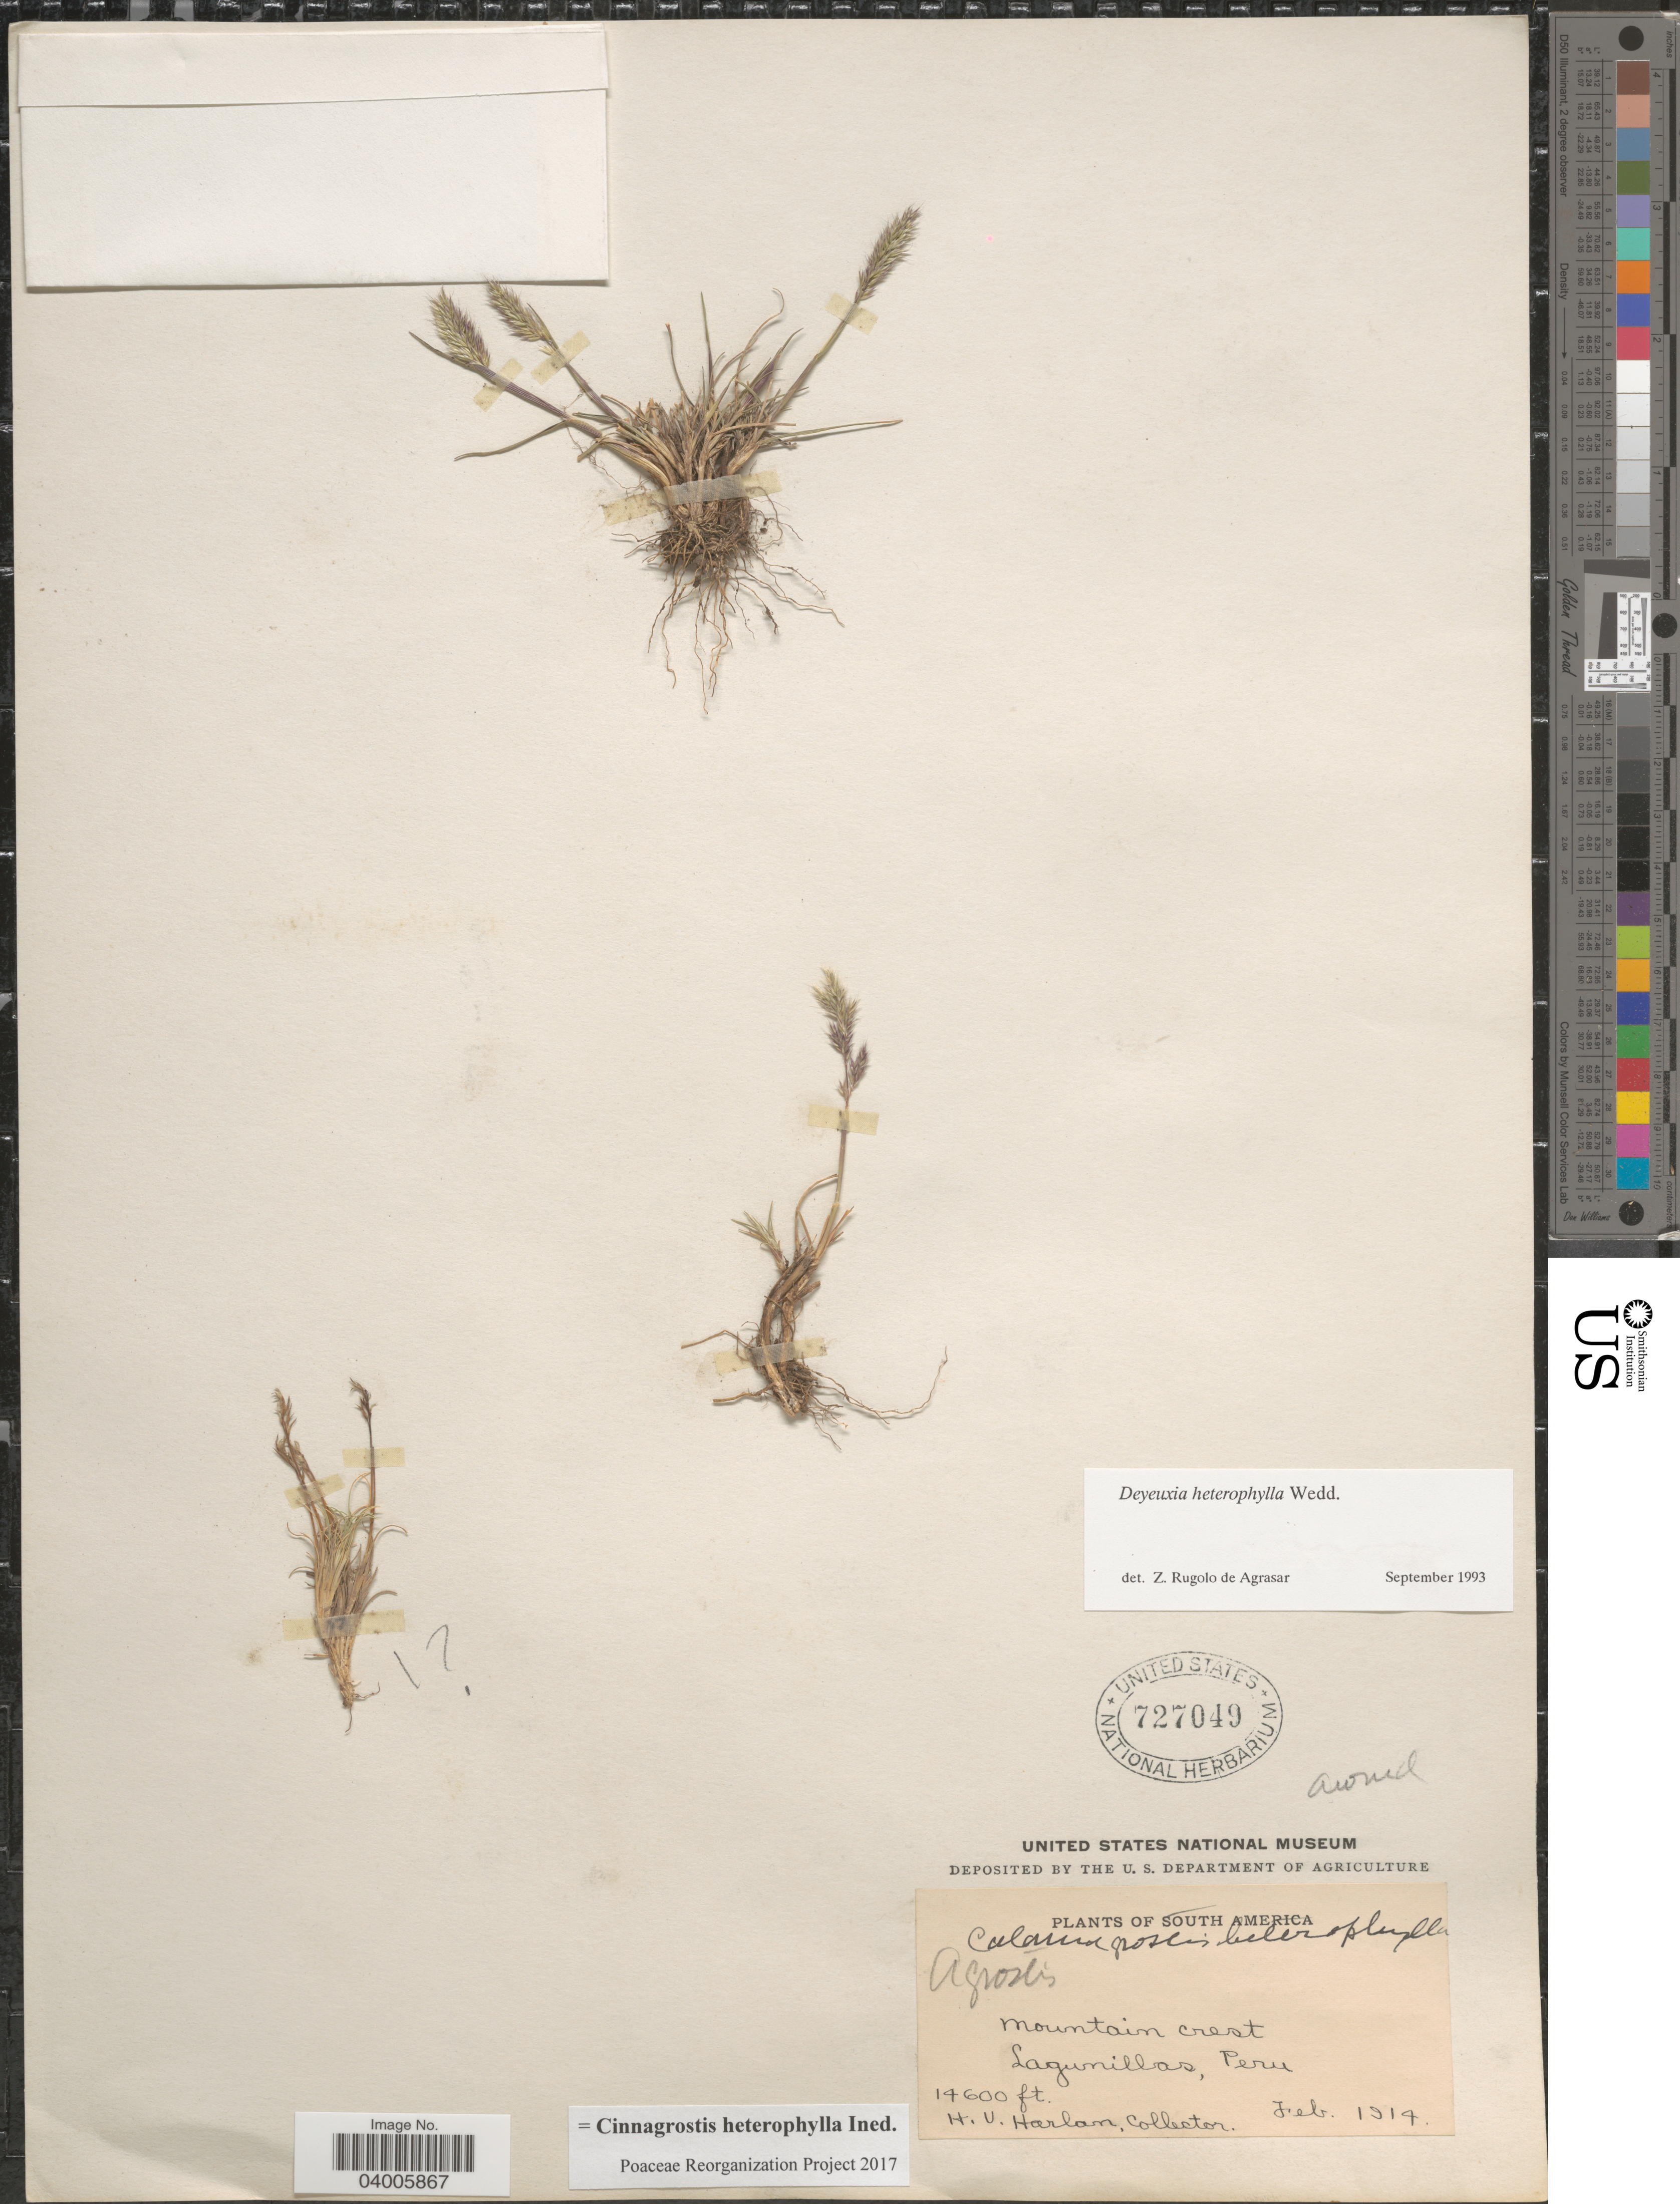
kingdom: Plantae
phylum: Tracheophyta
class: Liliopsida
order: Poales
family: Poaceae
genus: Cinnagrostis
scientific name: Cinnagrostis heterophylla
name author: (Wedd.) P.M. Peterson et al.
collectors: H. Harlan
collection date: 1914-02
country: Peru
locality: Lagunillas.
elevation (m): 4450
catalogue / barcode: US 727049